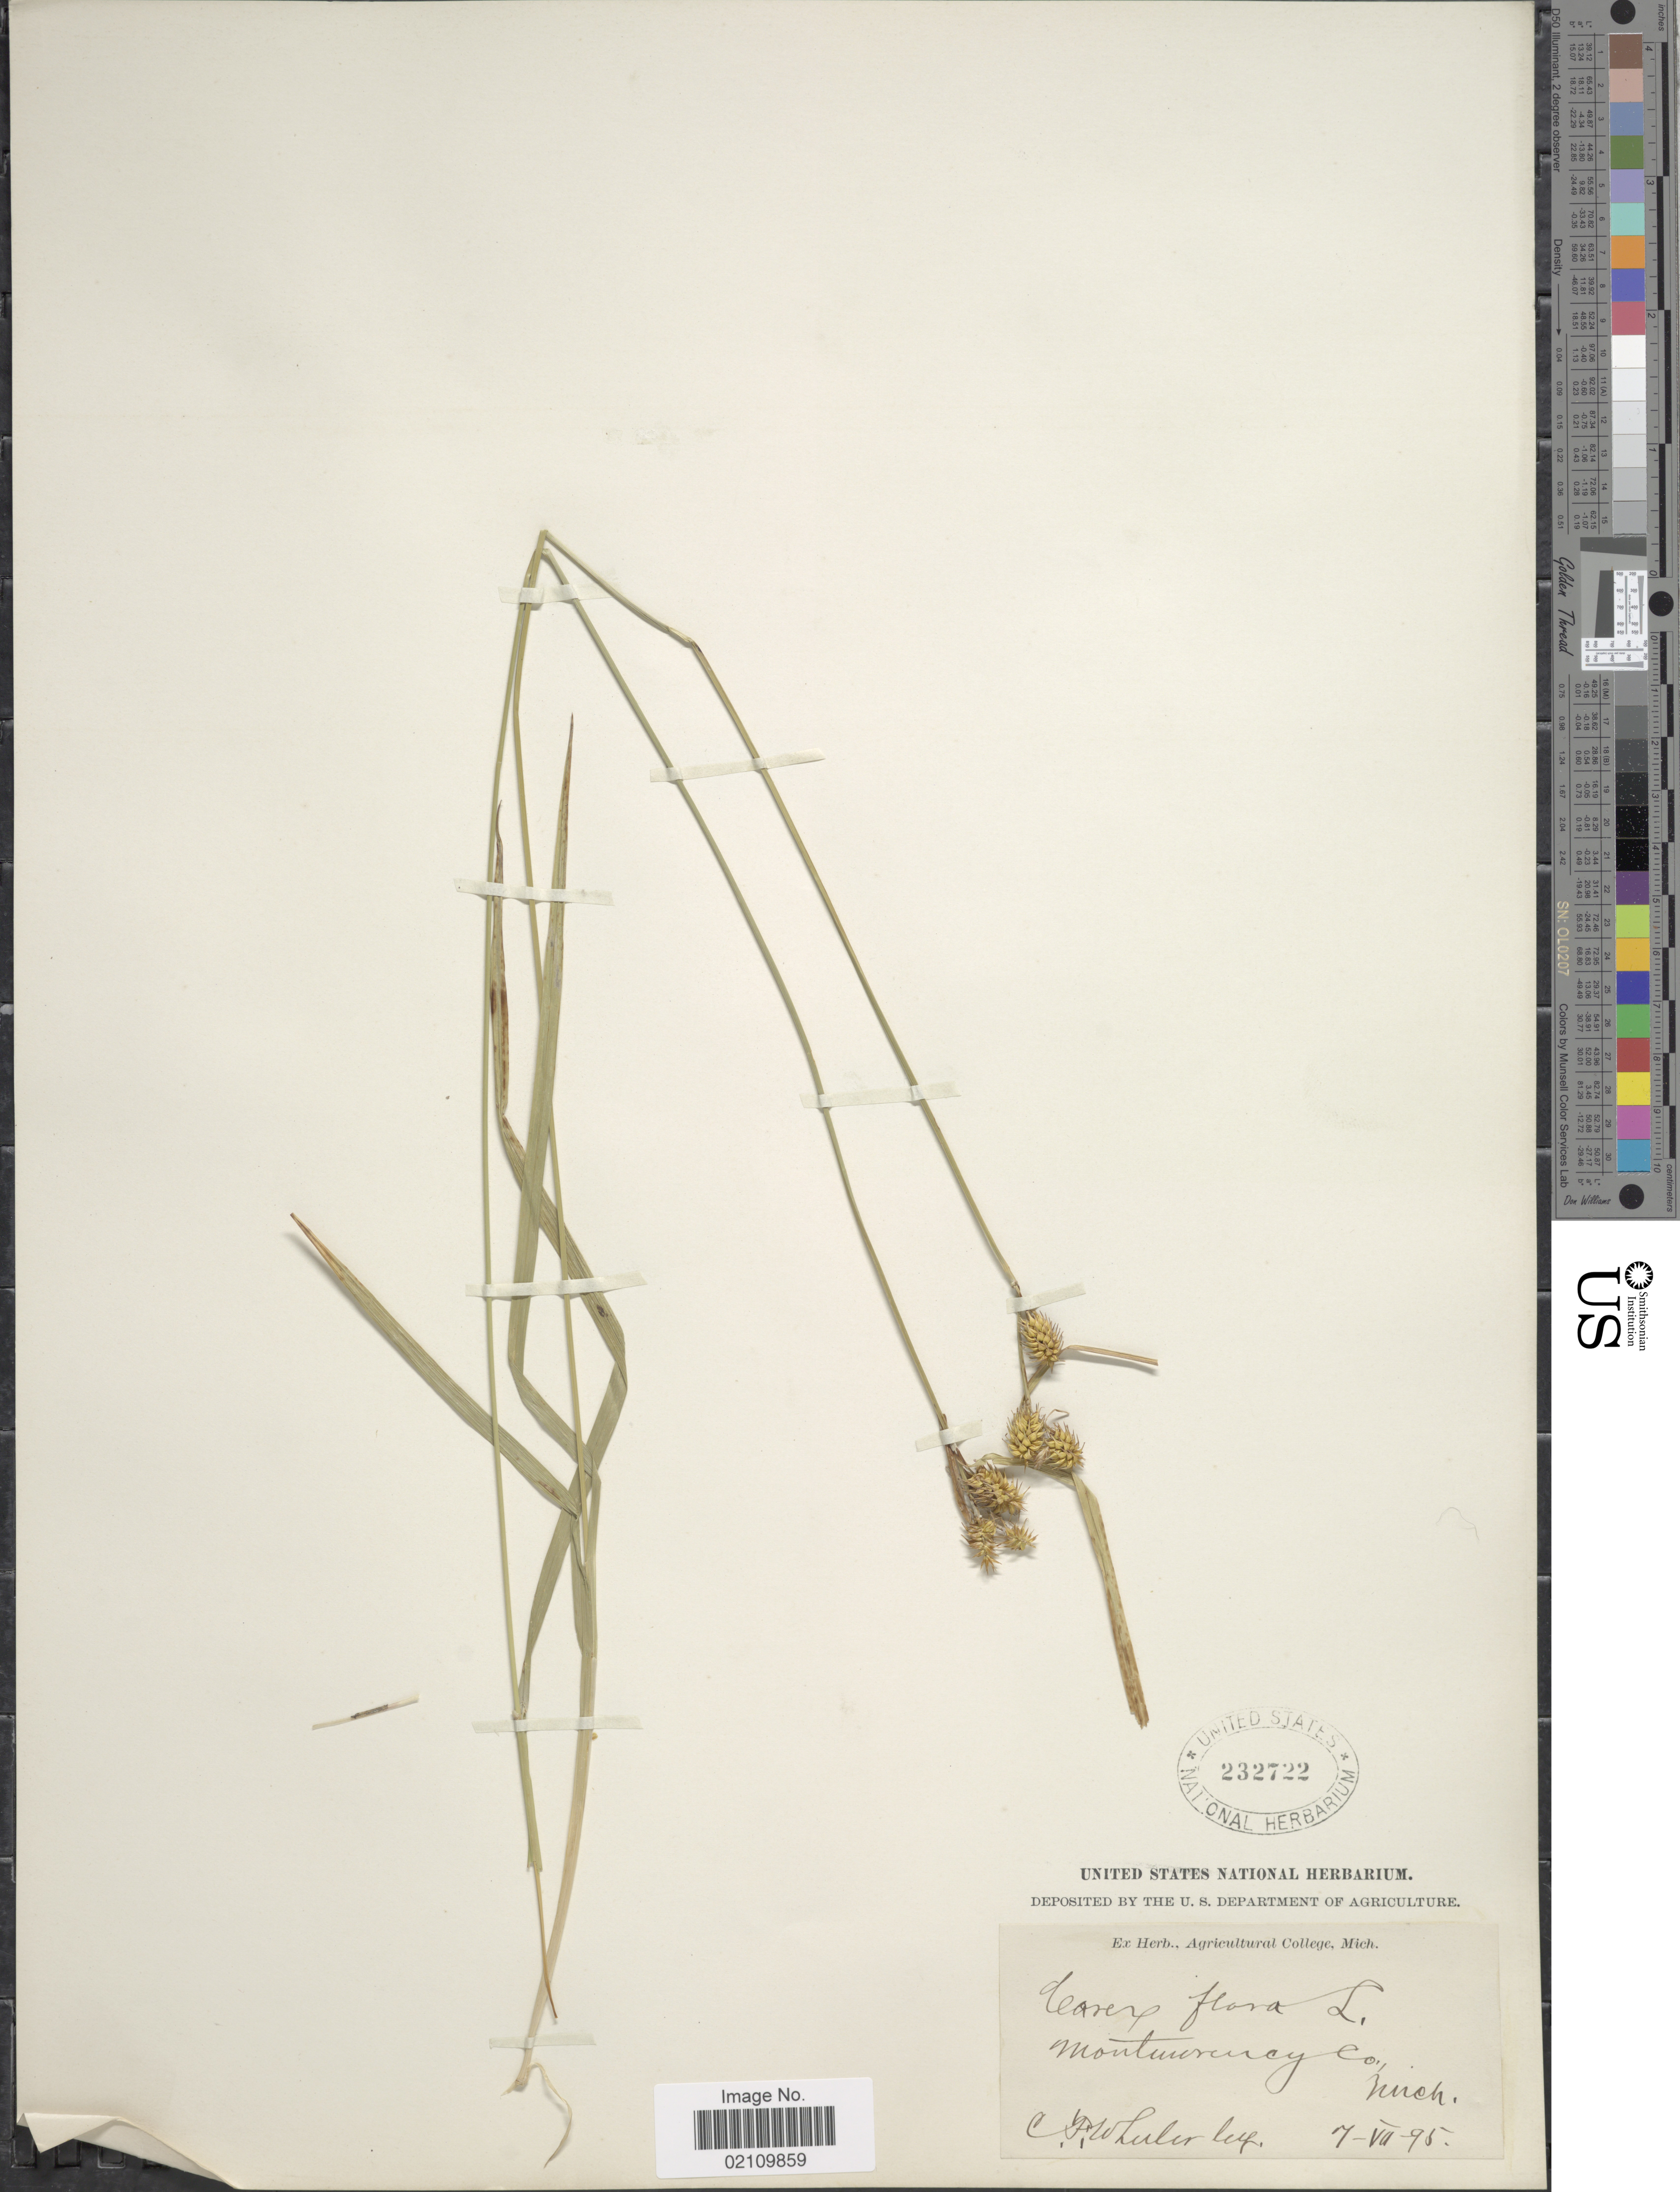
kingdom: Plantae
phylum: Tracheophyta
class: Liliopsida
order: Poales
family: Cyperaceae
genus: Carex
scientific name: Carex flava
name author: L.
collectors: C. Wheeler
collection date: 1895-07-07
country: United States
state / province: Michigan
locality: Montmorency Co.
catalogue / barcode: US 232722